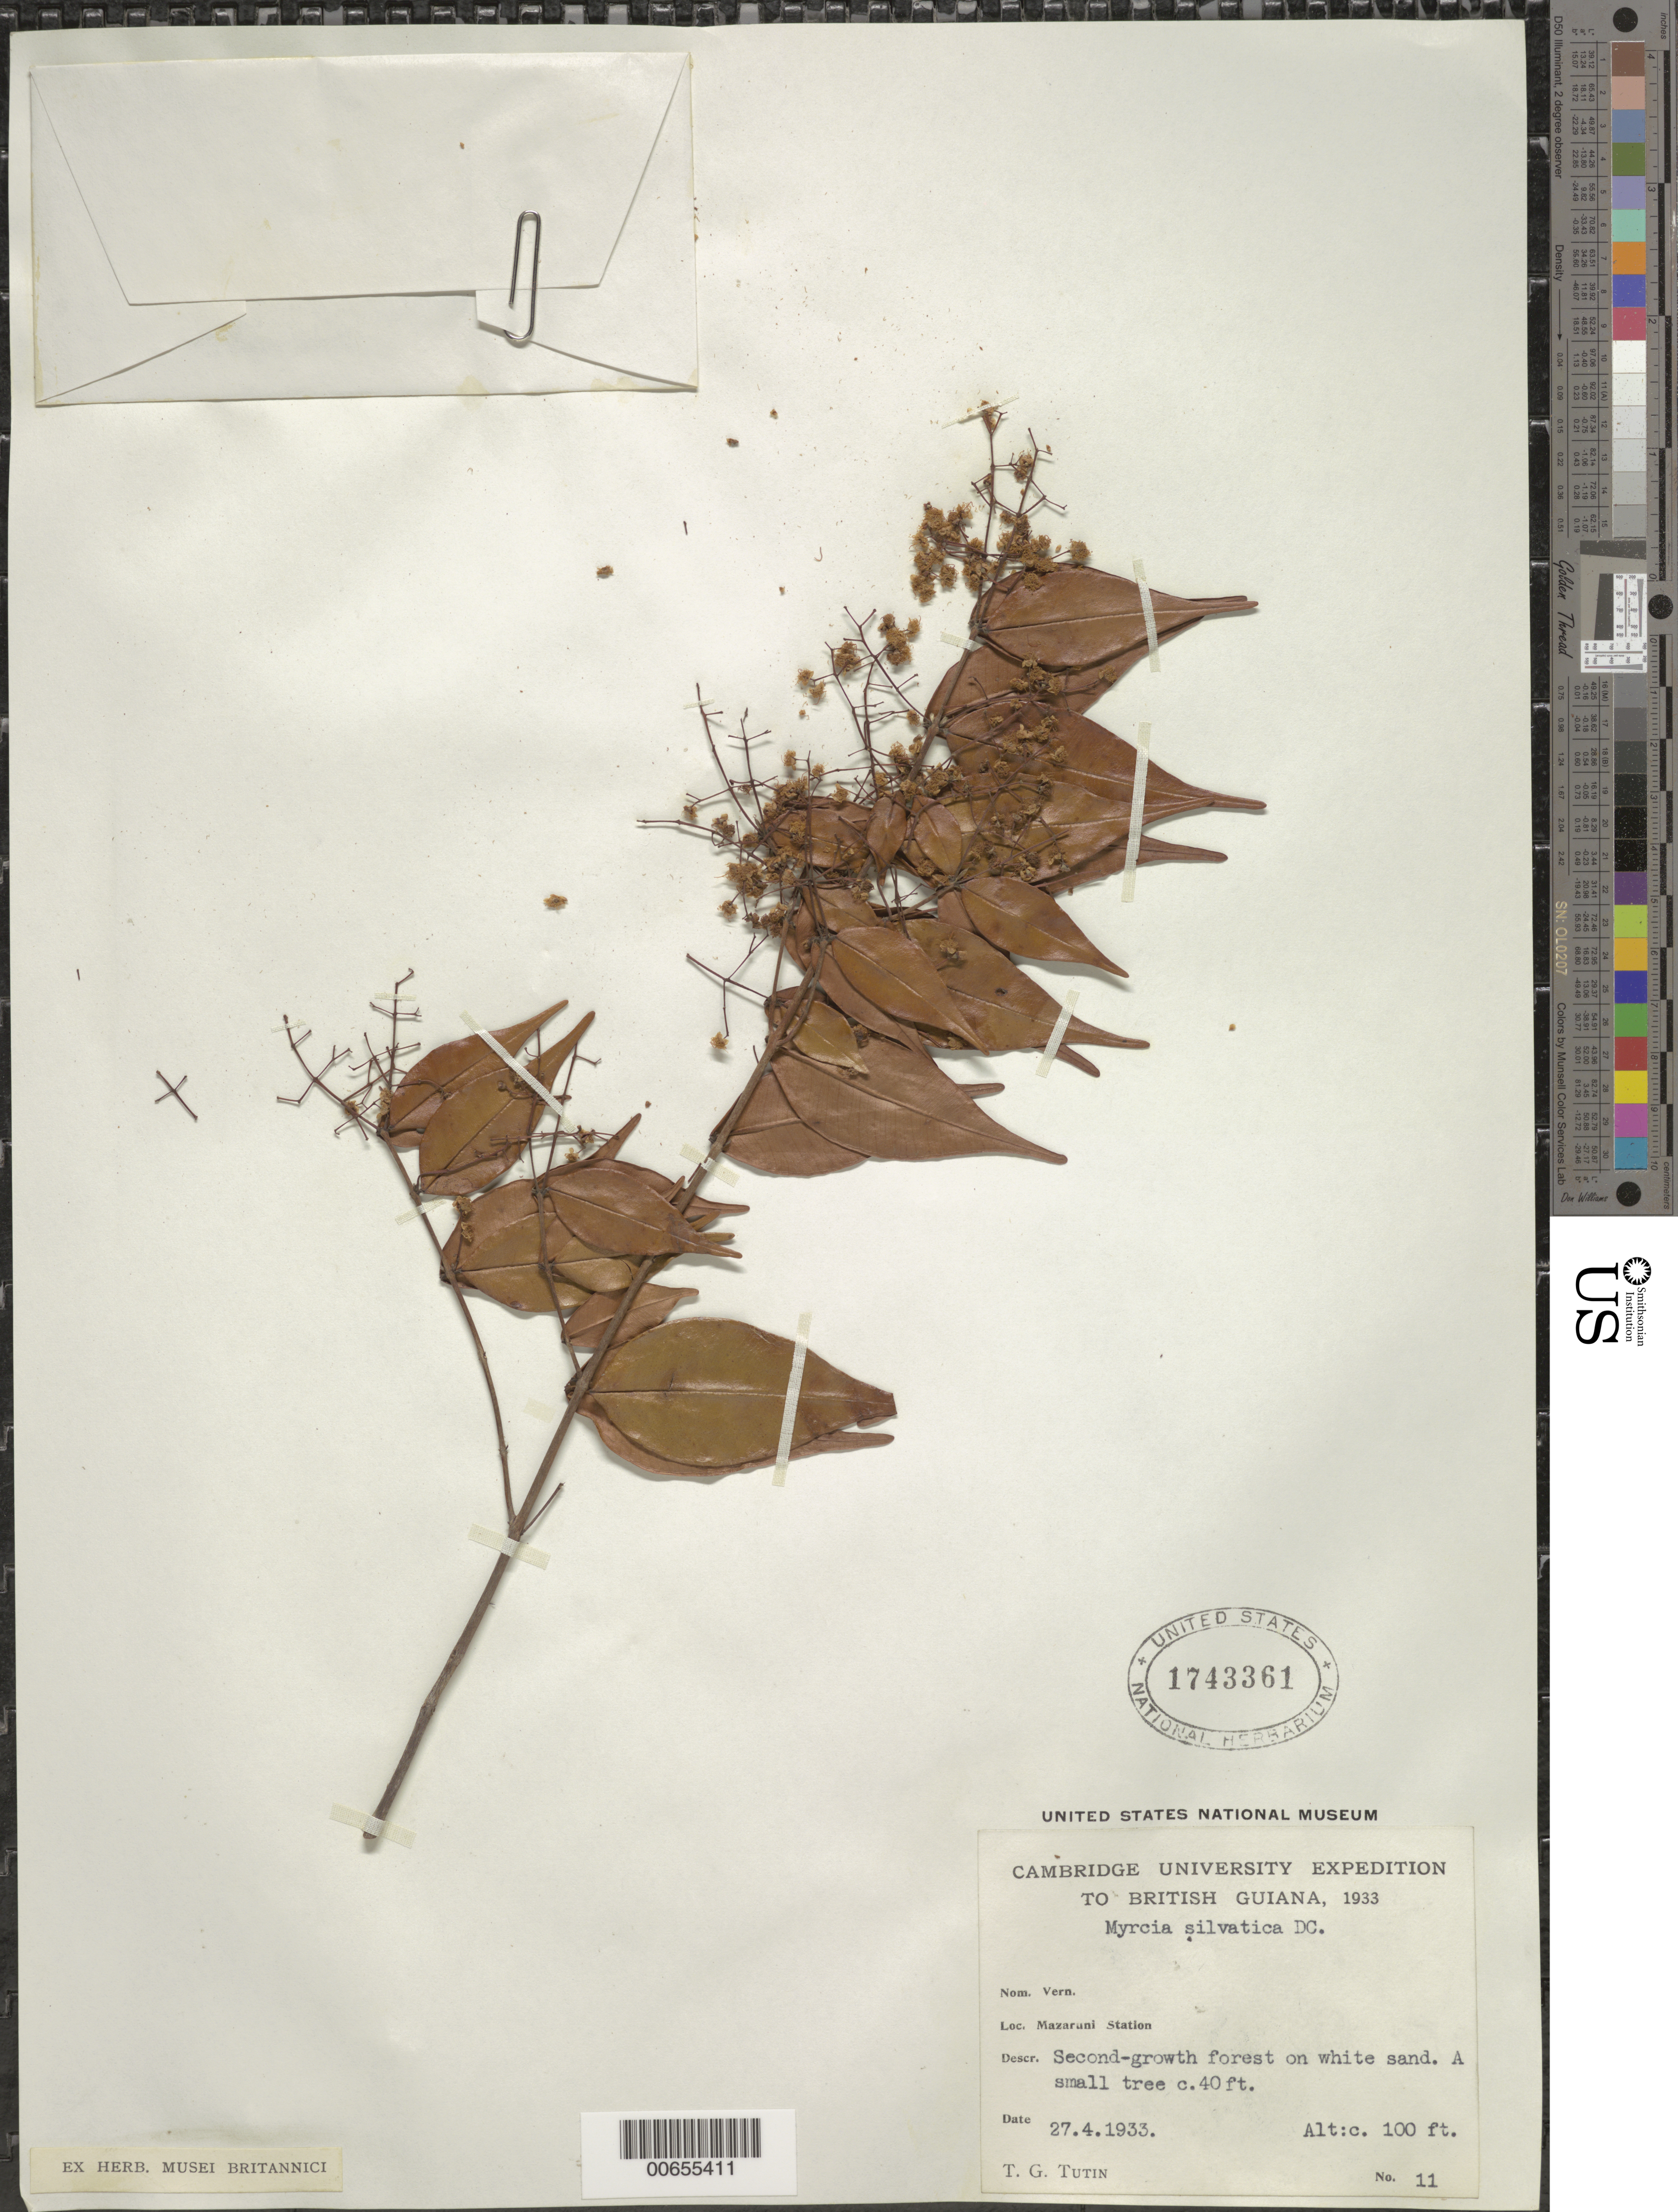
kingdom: Plantae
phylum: Tracheophyta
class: Magnoliopsida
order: Myrtales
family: Myrtaceae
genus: Myrcia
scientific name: Myrcia sylvatica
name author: (G. Mey.) DC.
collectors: T. G. Tutin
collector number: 11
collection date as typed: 27-Apr-33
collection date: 1933-04-27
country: Guyana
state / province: Cuyuni-Mazaruni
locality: Mazaruni Station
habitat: Second growth forest on white sand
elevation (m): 30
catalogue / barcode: US 1743361